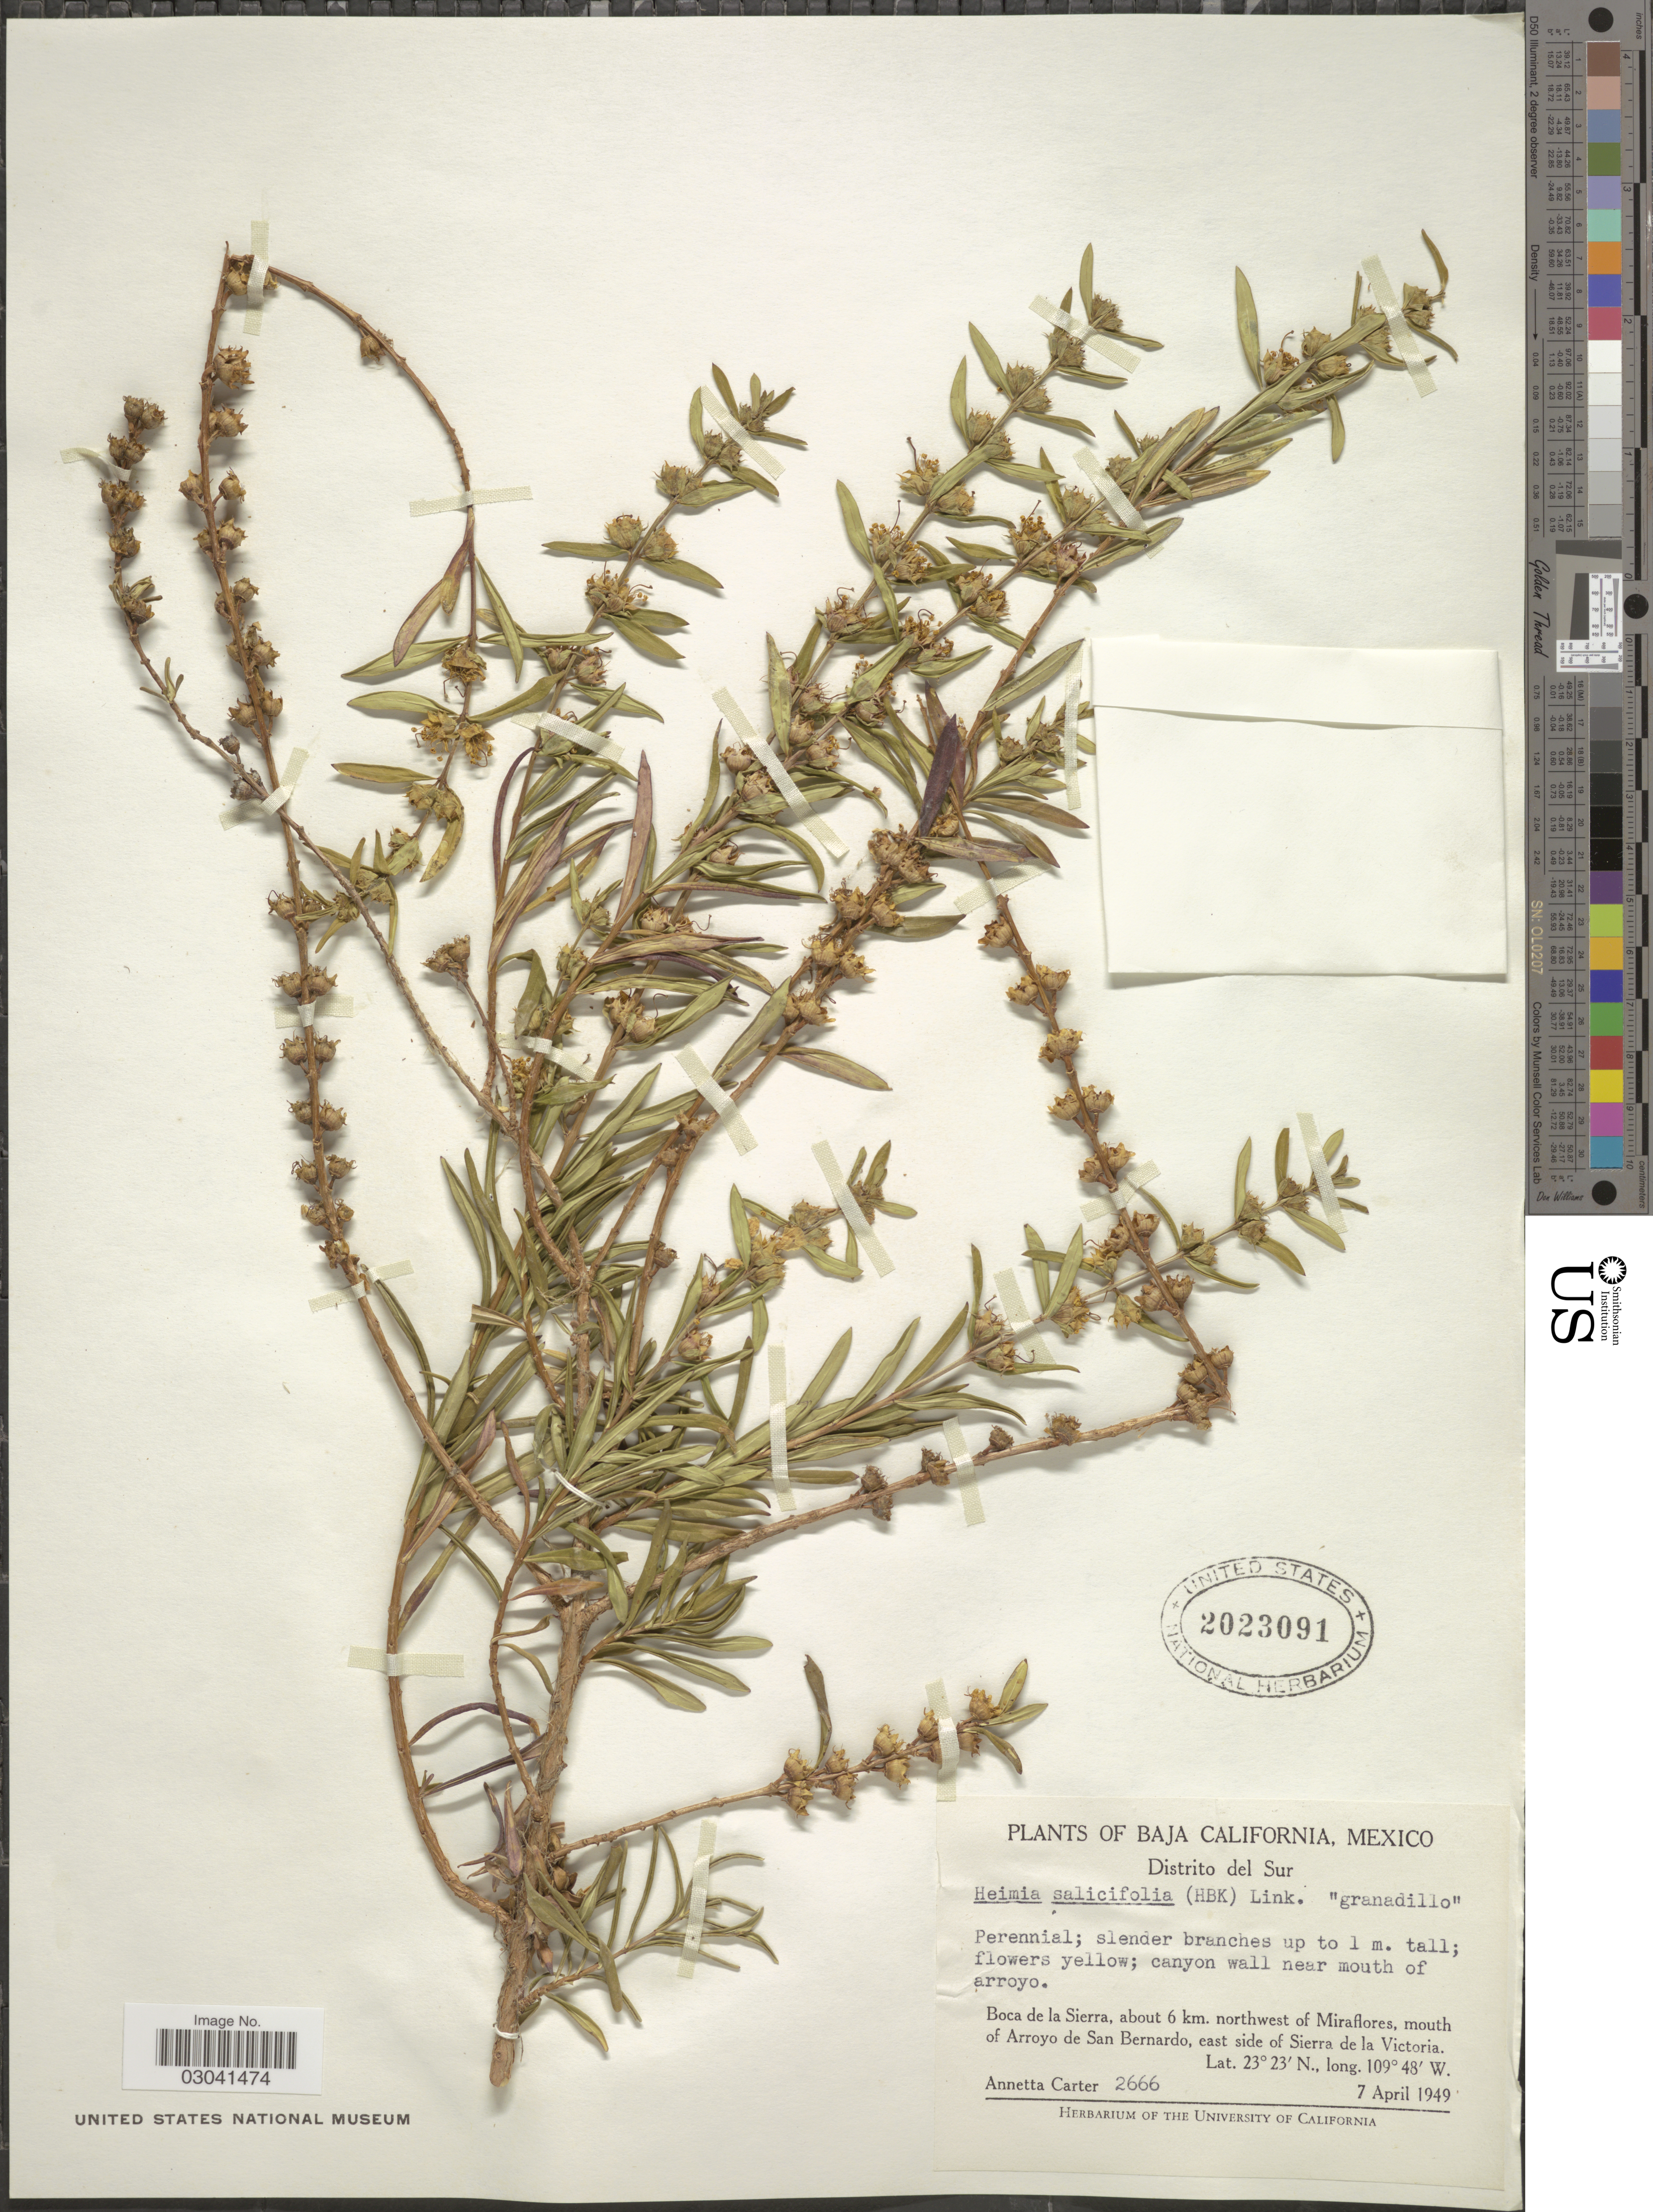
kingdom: Plantae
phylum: Tracheophyta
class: Magnoliopsida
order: Myrtales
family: Lythraceae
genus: Heimia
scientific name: Heimia salicifolia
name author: Link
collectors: A. Carter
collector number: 2666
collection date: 1949-04-07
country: Mexico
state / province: Baja California Sur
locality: Distrito del Sur, Boca de la Sierra, about 6 km. northwest of Miraflores, mouth of Arroyo de San Bernardo, east side of Sierra de la Victoria, canyon wall near mouth of arroyo.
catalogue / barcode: US 2023091